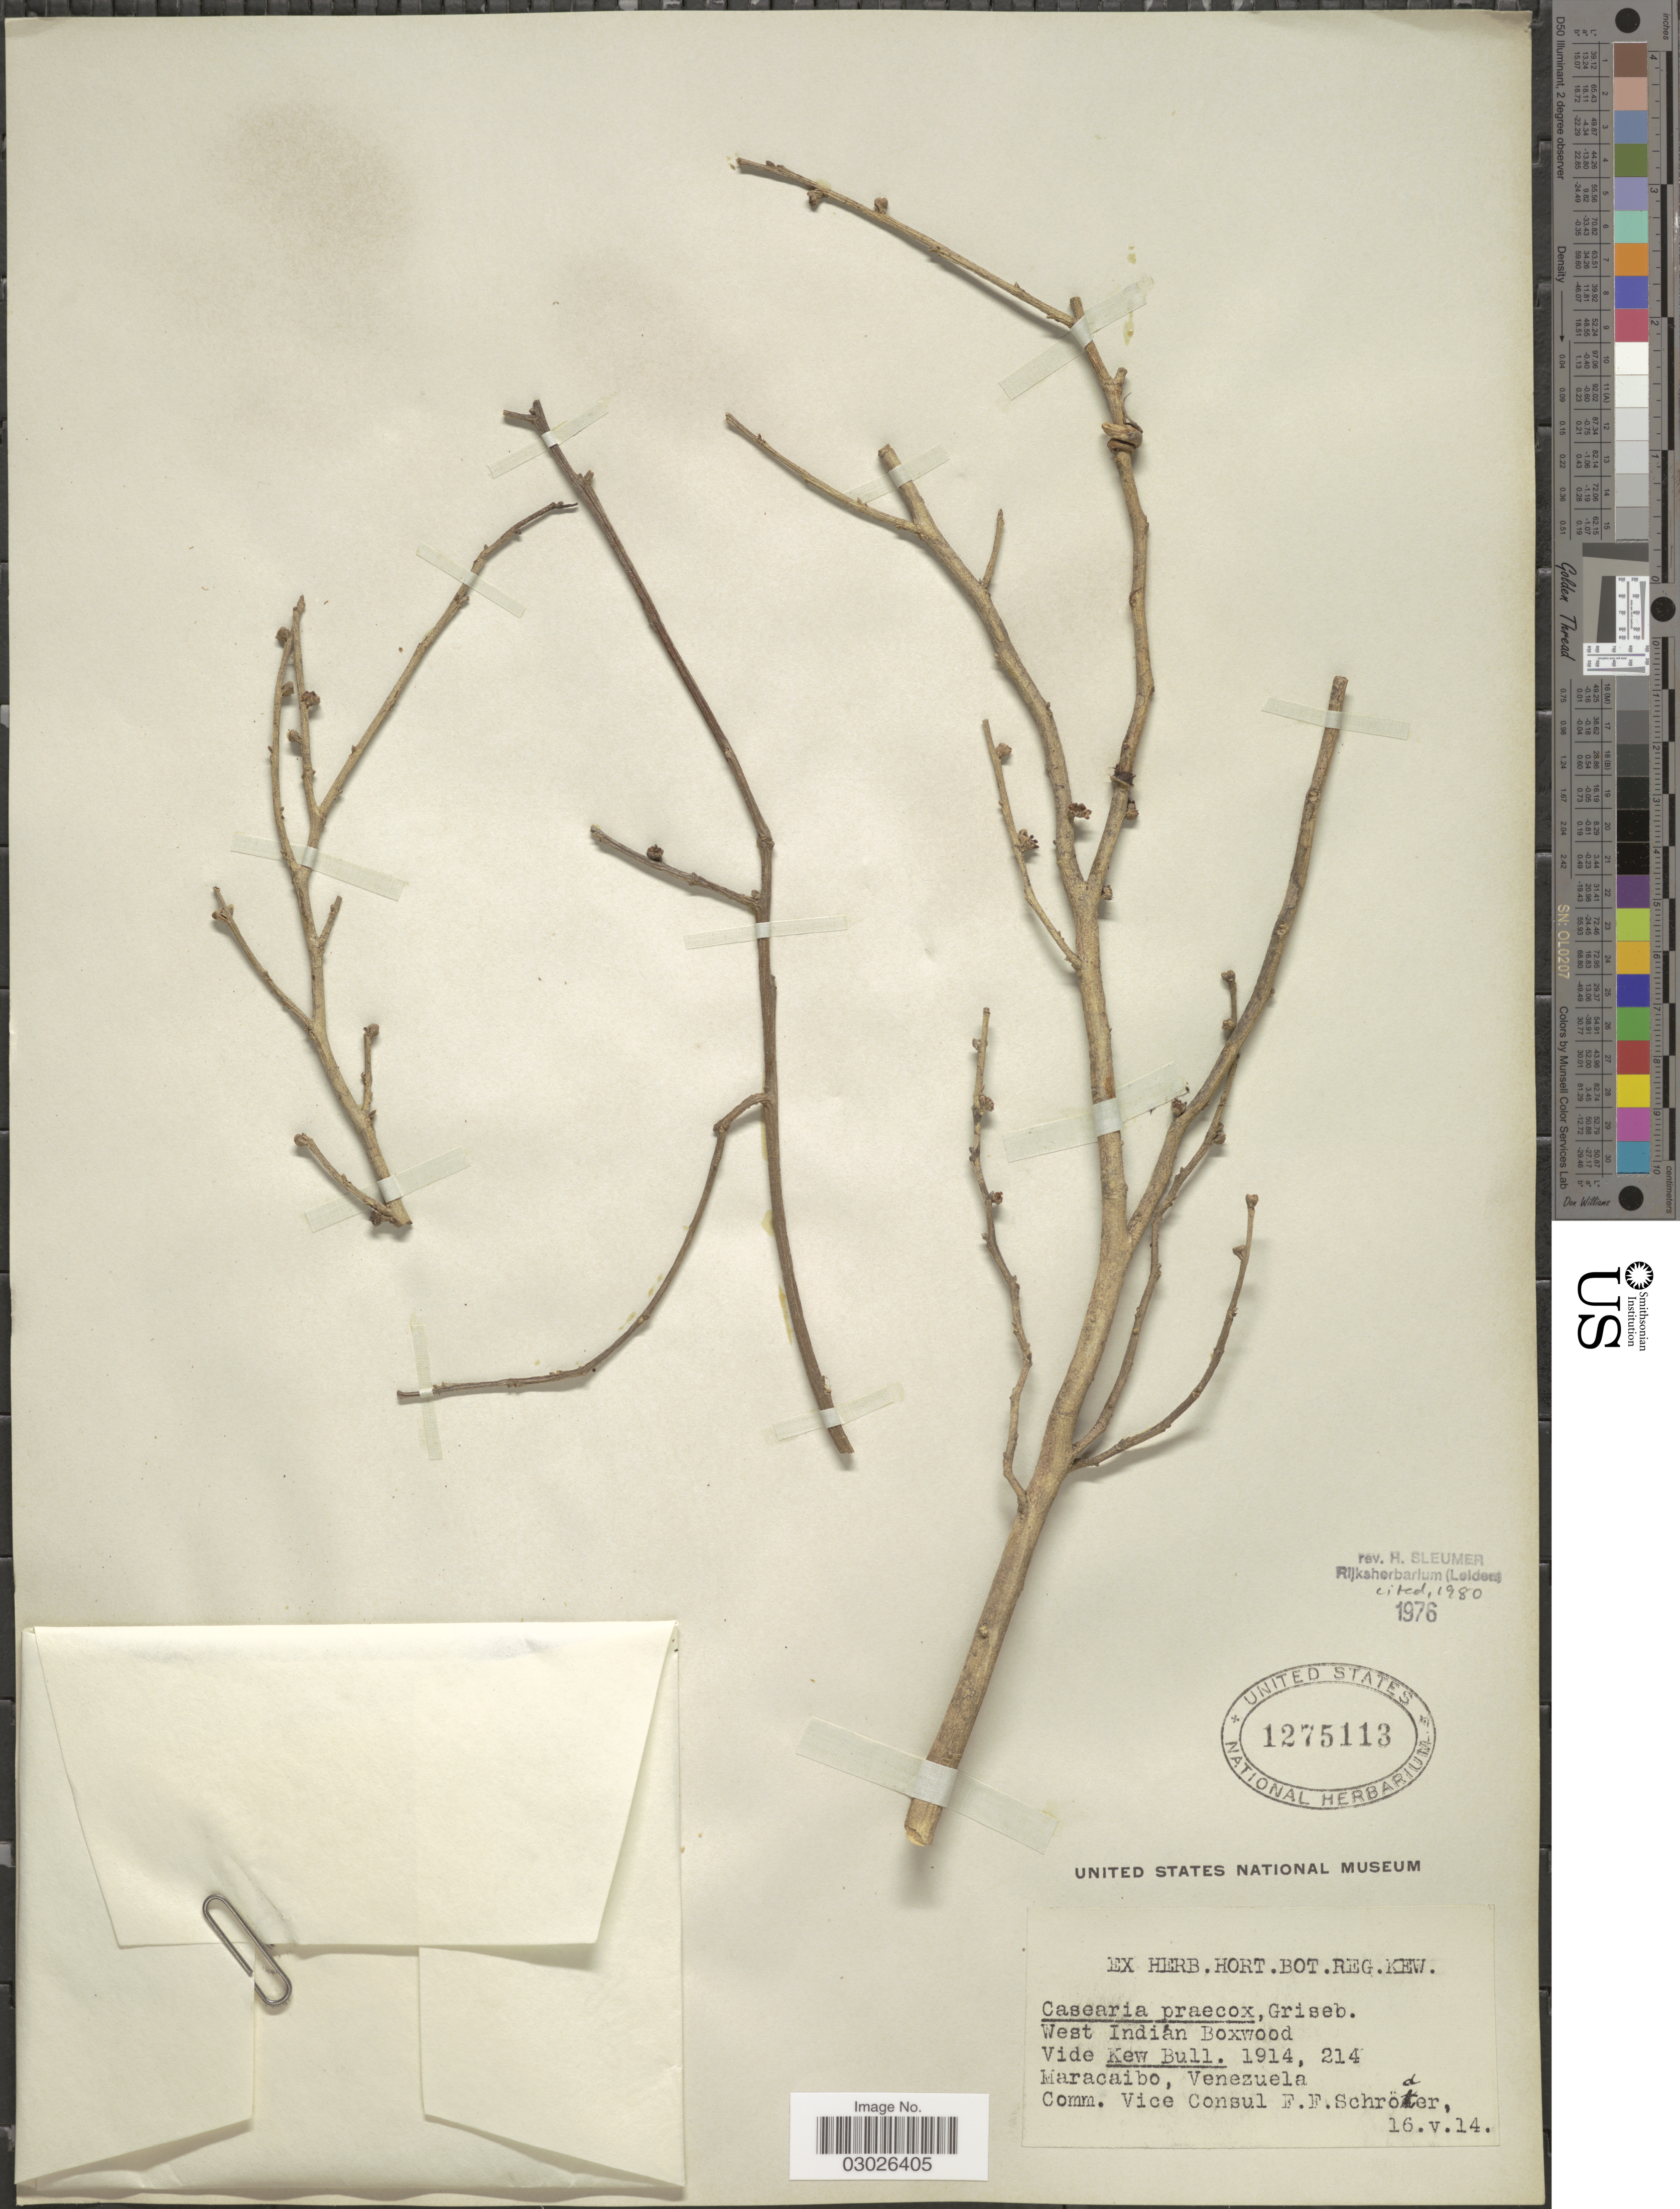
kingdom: Plantae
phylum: Tracheophyta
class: Magnoliopsida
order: Malpighiales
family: Salicaceae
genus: Casearia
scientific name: Casearia praecox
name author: Griseb.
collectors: Ex herb. Hort. Bot. Reg. Kew.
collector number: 214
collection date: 1914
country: Venezuela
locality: West Indian Boxwood. Maracaibo.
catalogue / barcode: US 1275113